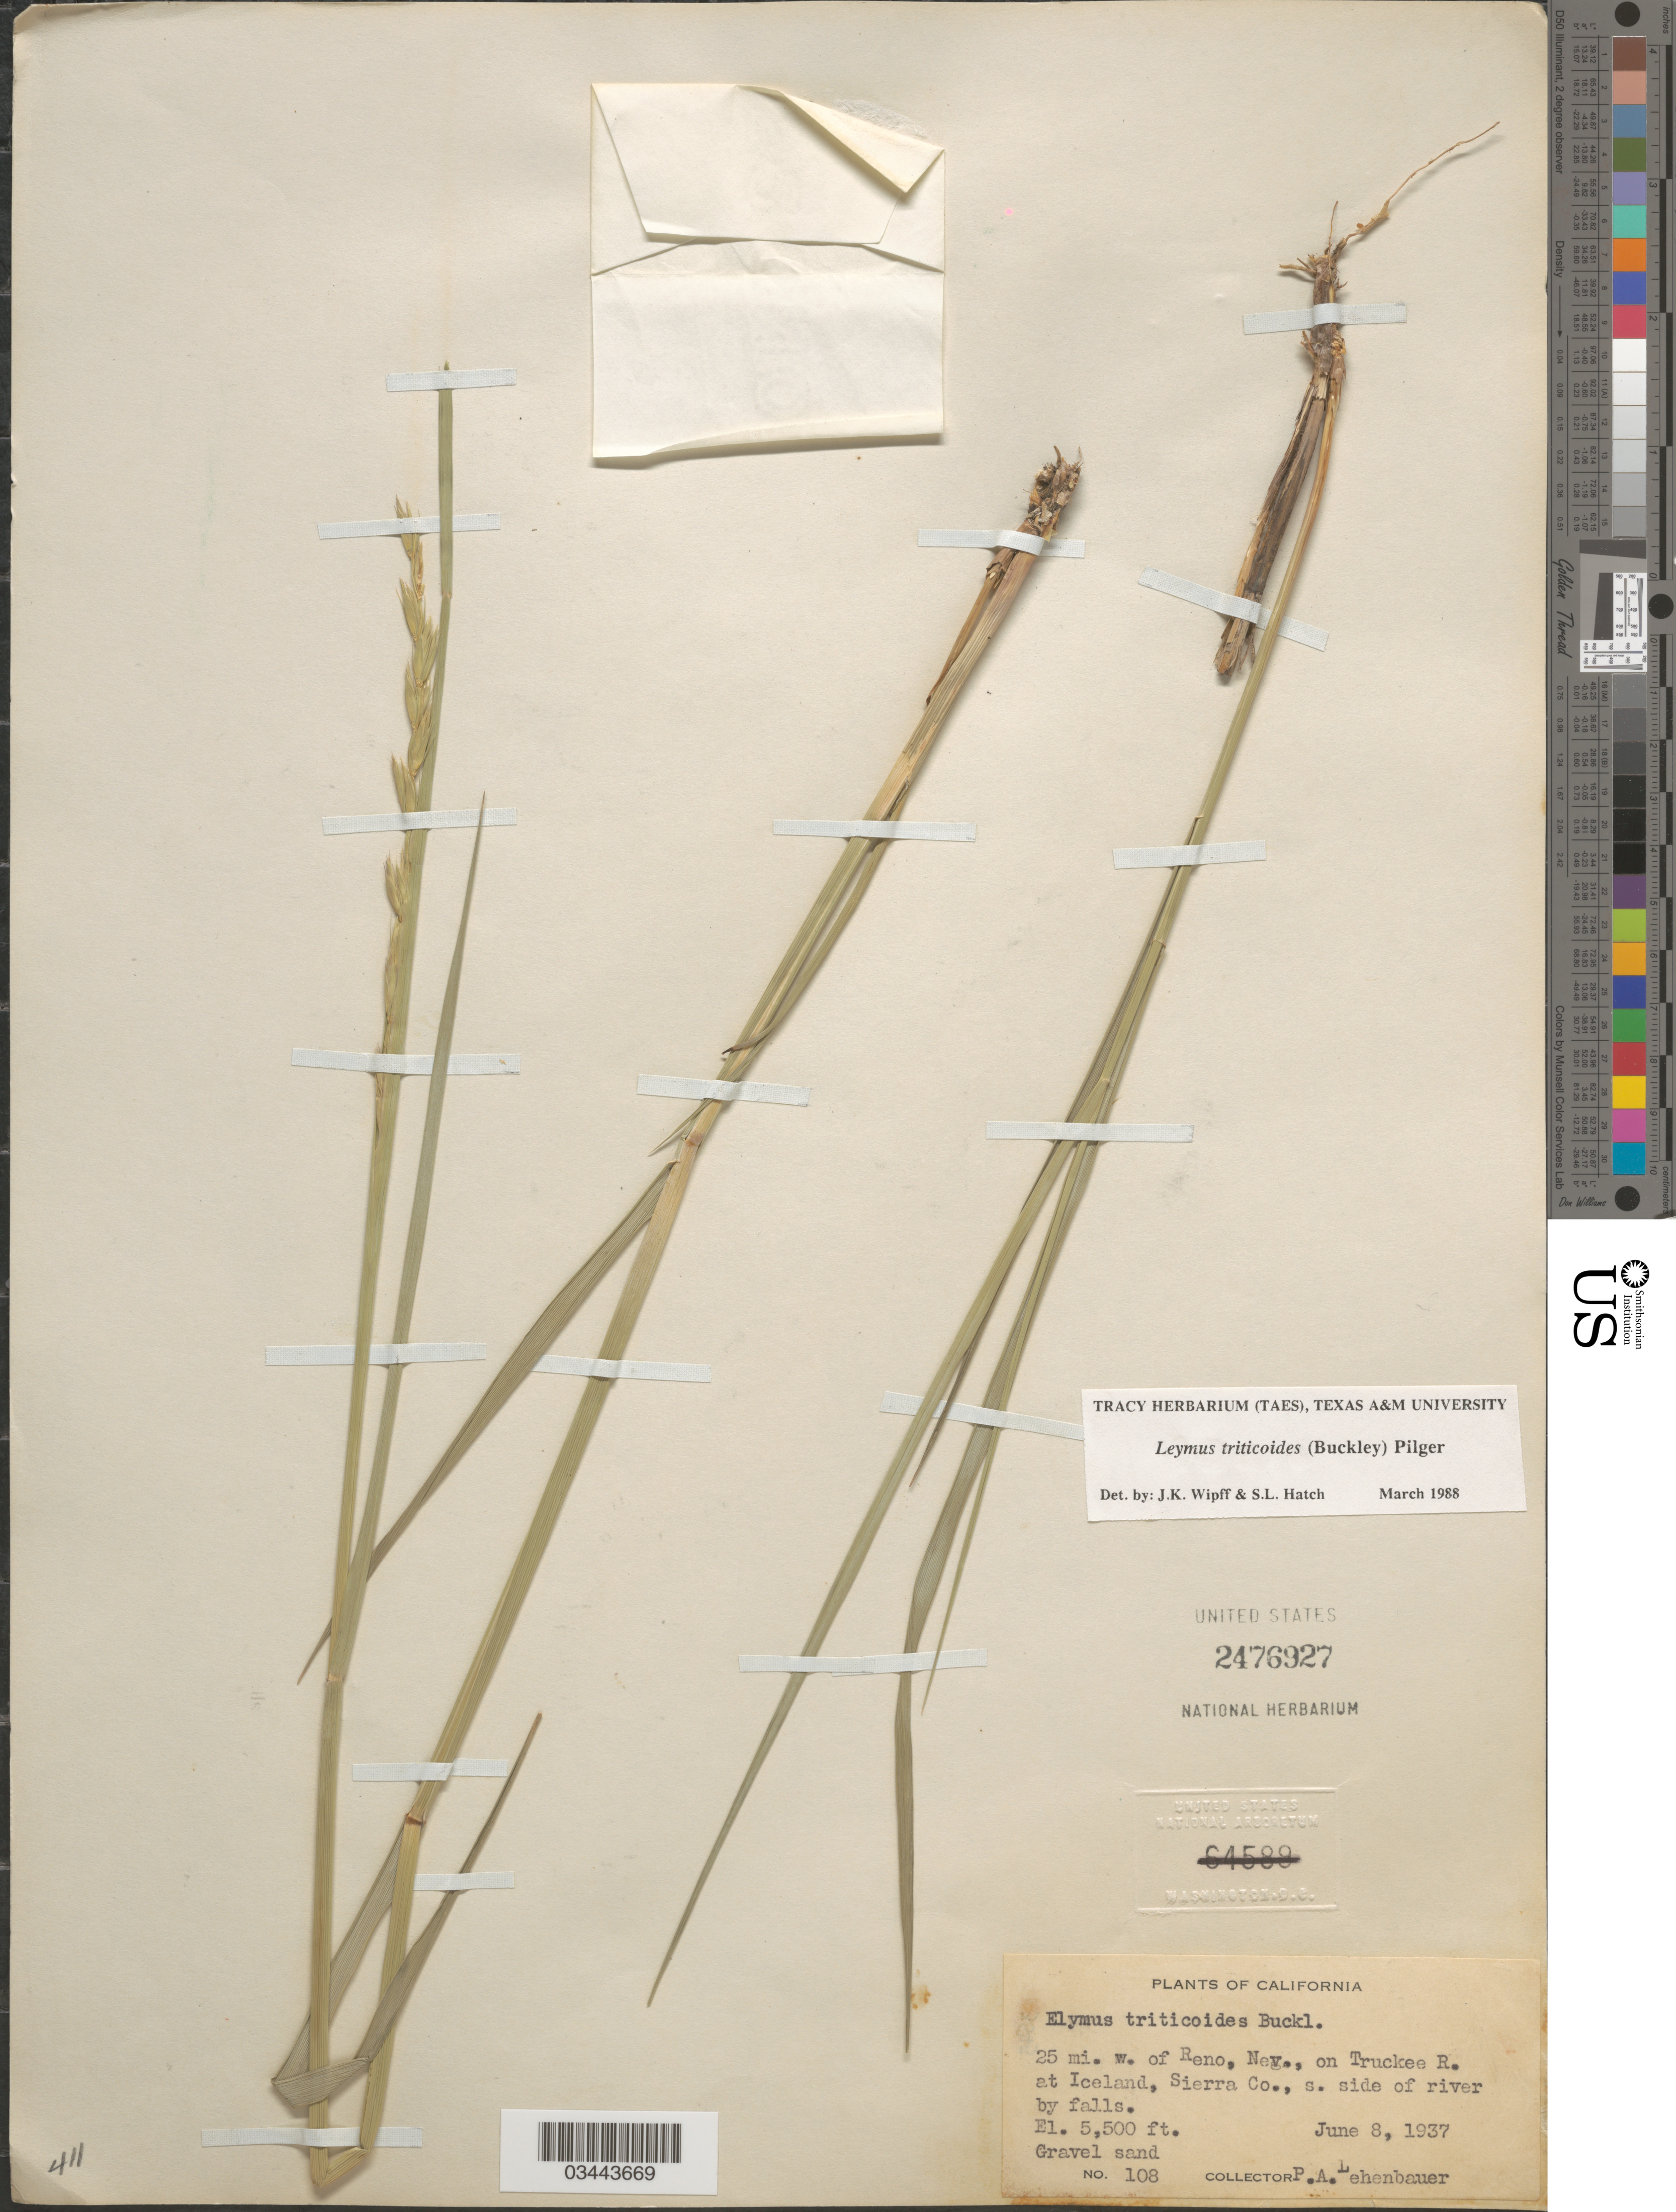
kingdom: Plantae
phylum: Tracheophyta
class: Liliopsida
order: Poales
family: Poaceae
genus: Leymus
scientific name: Leymus triticoides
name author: (Buckley) Pilg.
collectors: P. Lehenbauer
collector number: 108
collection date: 1937-06-08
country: United States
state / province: California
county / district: Sierra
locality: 25 mi. w. of Reno, Nev., on Truckee R. at Iceland, Sierra Co., s. side of river by falls.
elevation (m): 1676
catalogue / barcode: US 2476927